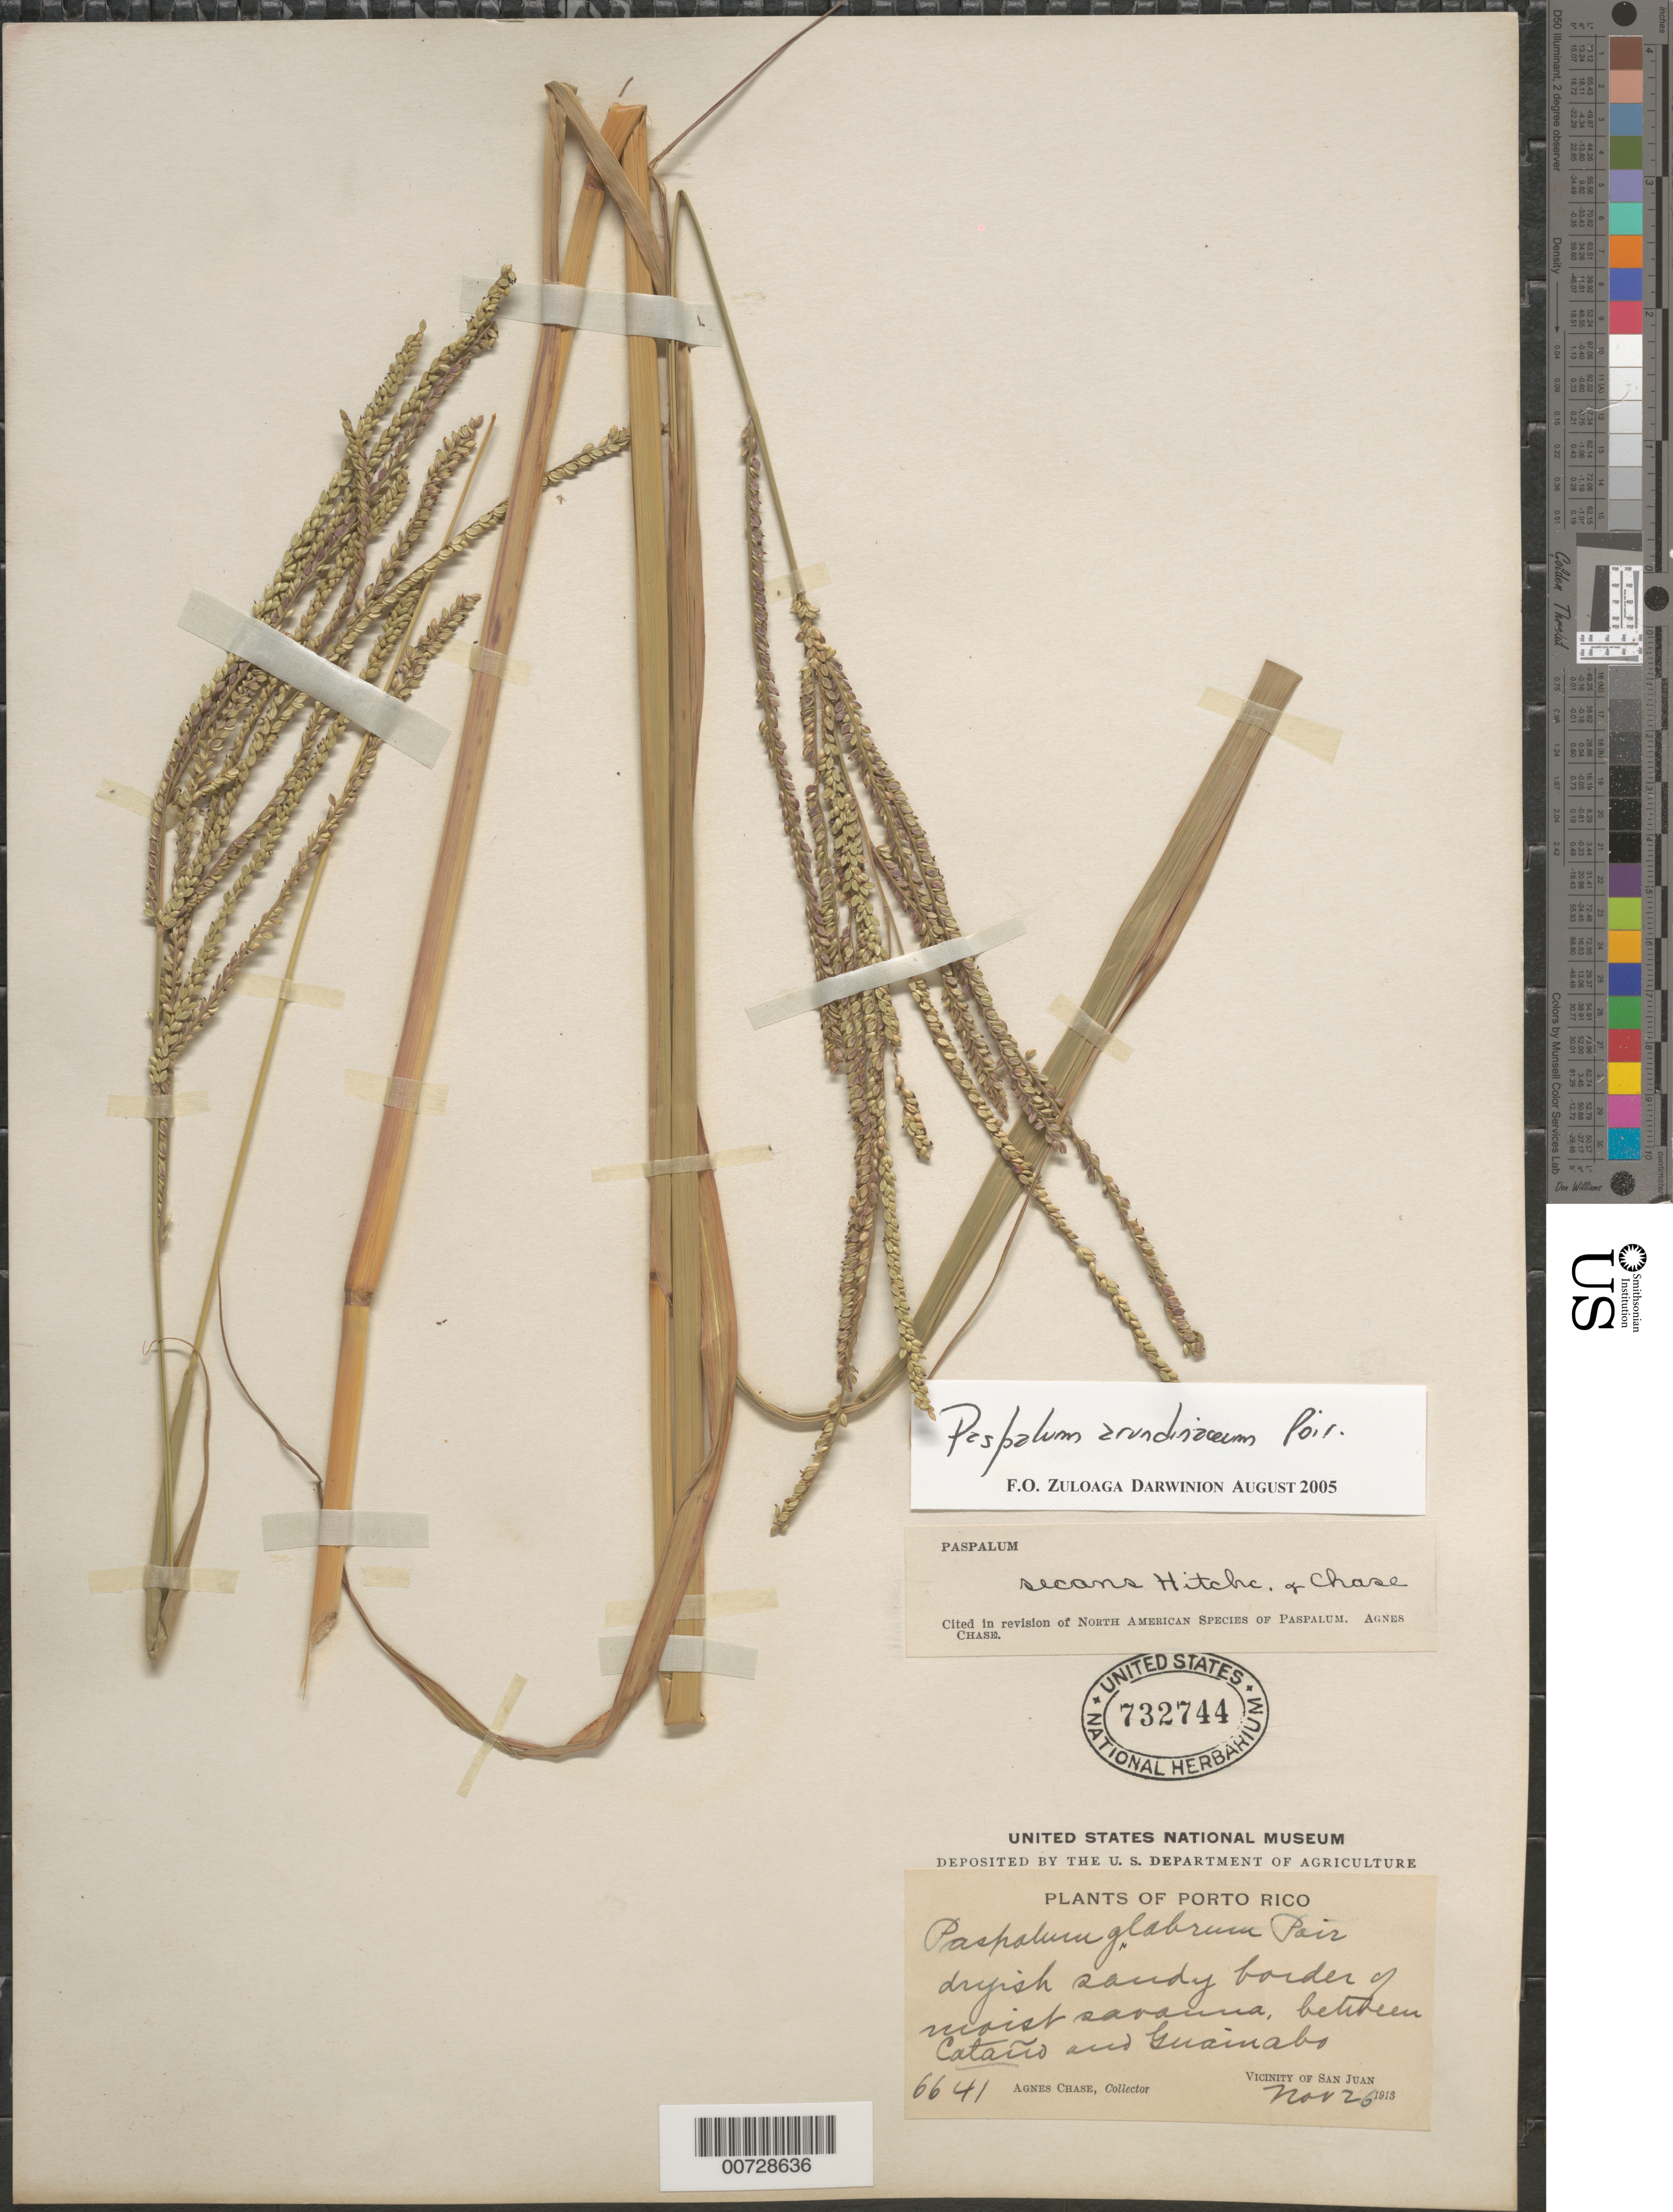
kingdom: Plantae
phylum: Tracheophyta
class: Liliopsida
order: Poales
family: Poaceae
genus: Paspalum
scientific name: Paspalum arundinaceum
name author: Poir.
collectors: A. Chase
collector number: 6641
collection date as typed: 26 Nov 1913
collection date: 1913-11-26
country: Puerto Rico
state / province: San Juan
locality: San Juan, btw Cataño and Guainabo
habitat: Dryish sandy border of moist savanna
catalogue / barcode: US 732744